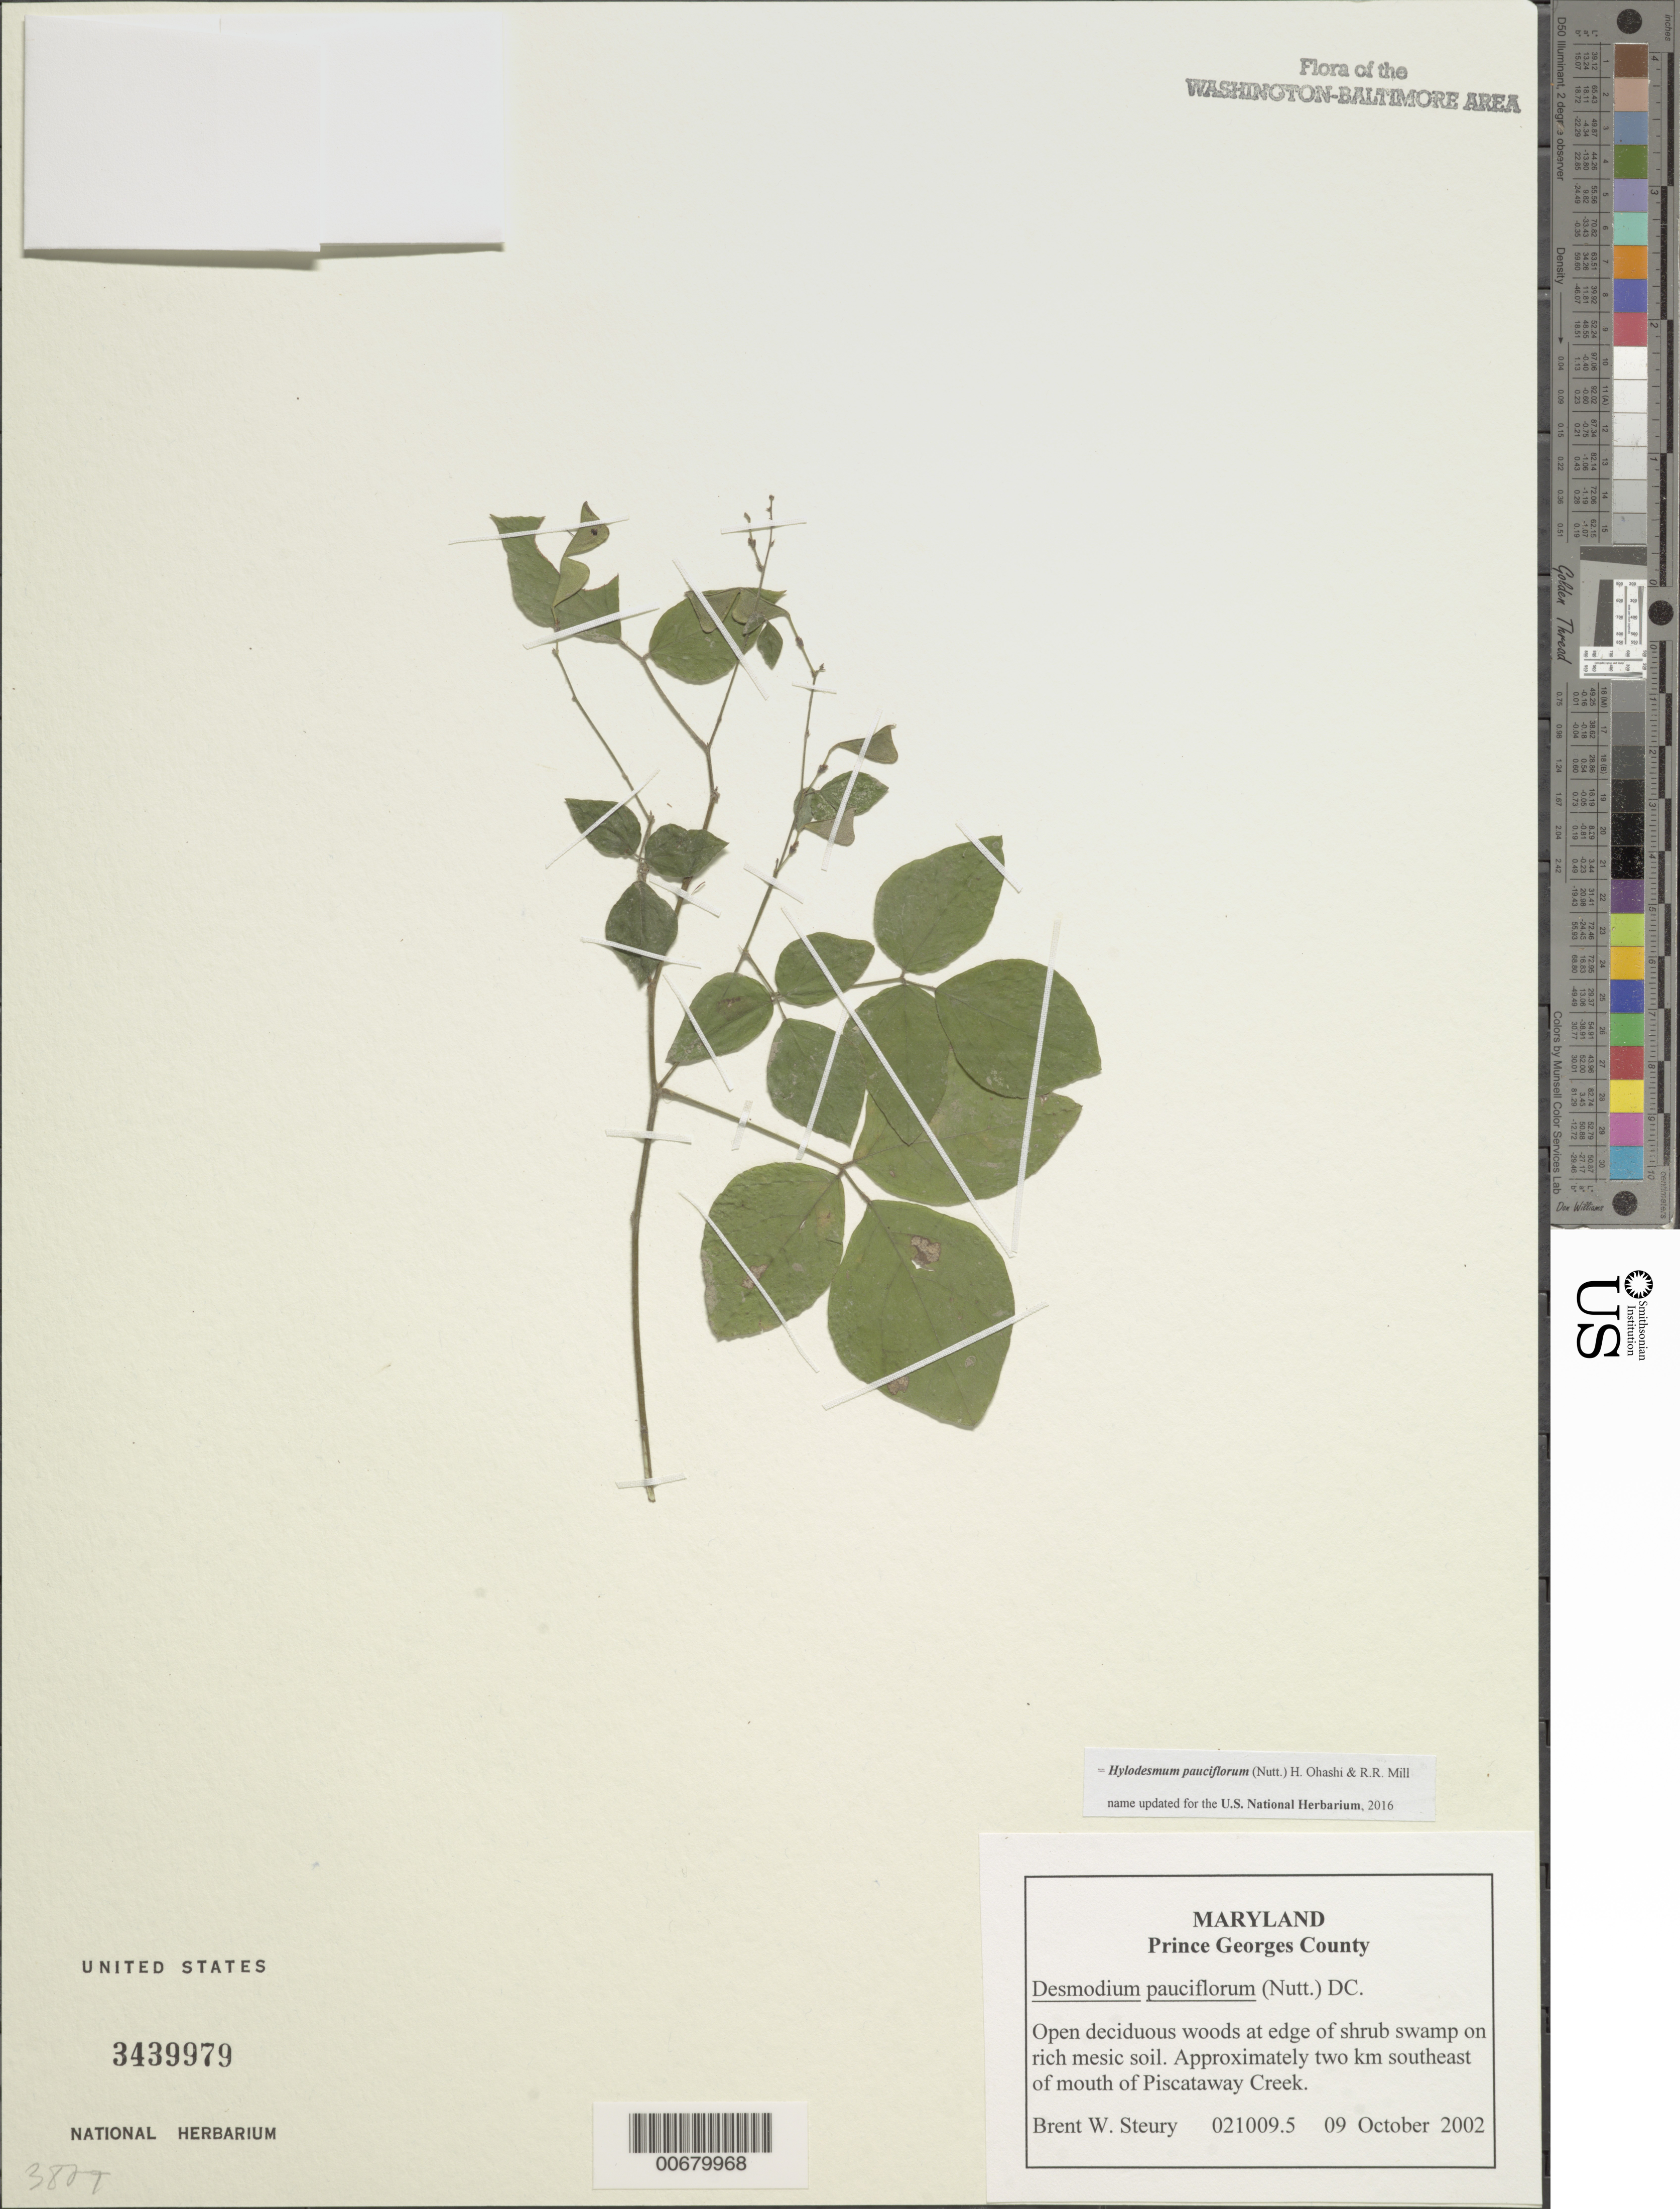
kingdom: Plantae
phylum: Tracheophyta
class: Magnoliopsida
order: Fabales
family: Fabaceae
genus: Hylodesmum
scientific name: Hylodesmum pauciflorum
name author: (Nutt.) H. Ohashi & R.R. Mill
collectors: B. Steury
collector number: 021009.5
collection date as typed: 09 October 2002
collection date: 2002-10-09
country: United States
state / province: Maryland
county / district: Prince George's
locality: Approximately 2 km southeast of mouth of Piscataway Creek.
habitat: Open deciduous woods at edge of shrub swamp on rich mesic soil.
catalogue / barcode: US 3439979